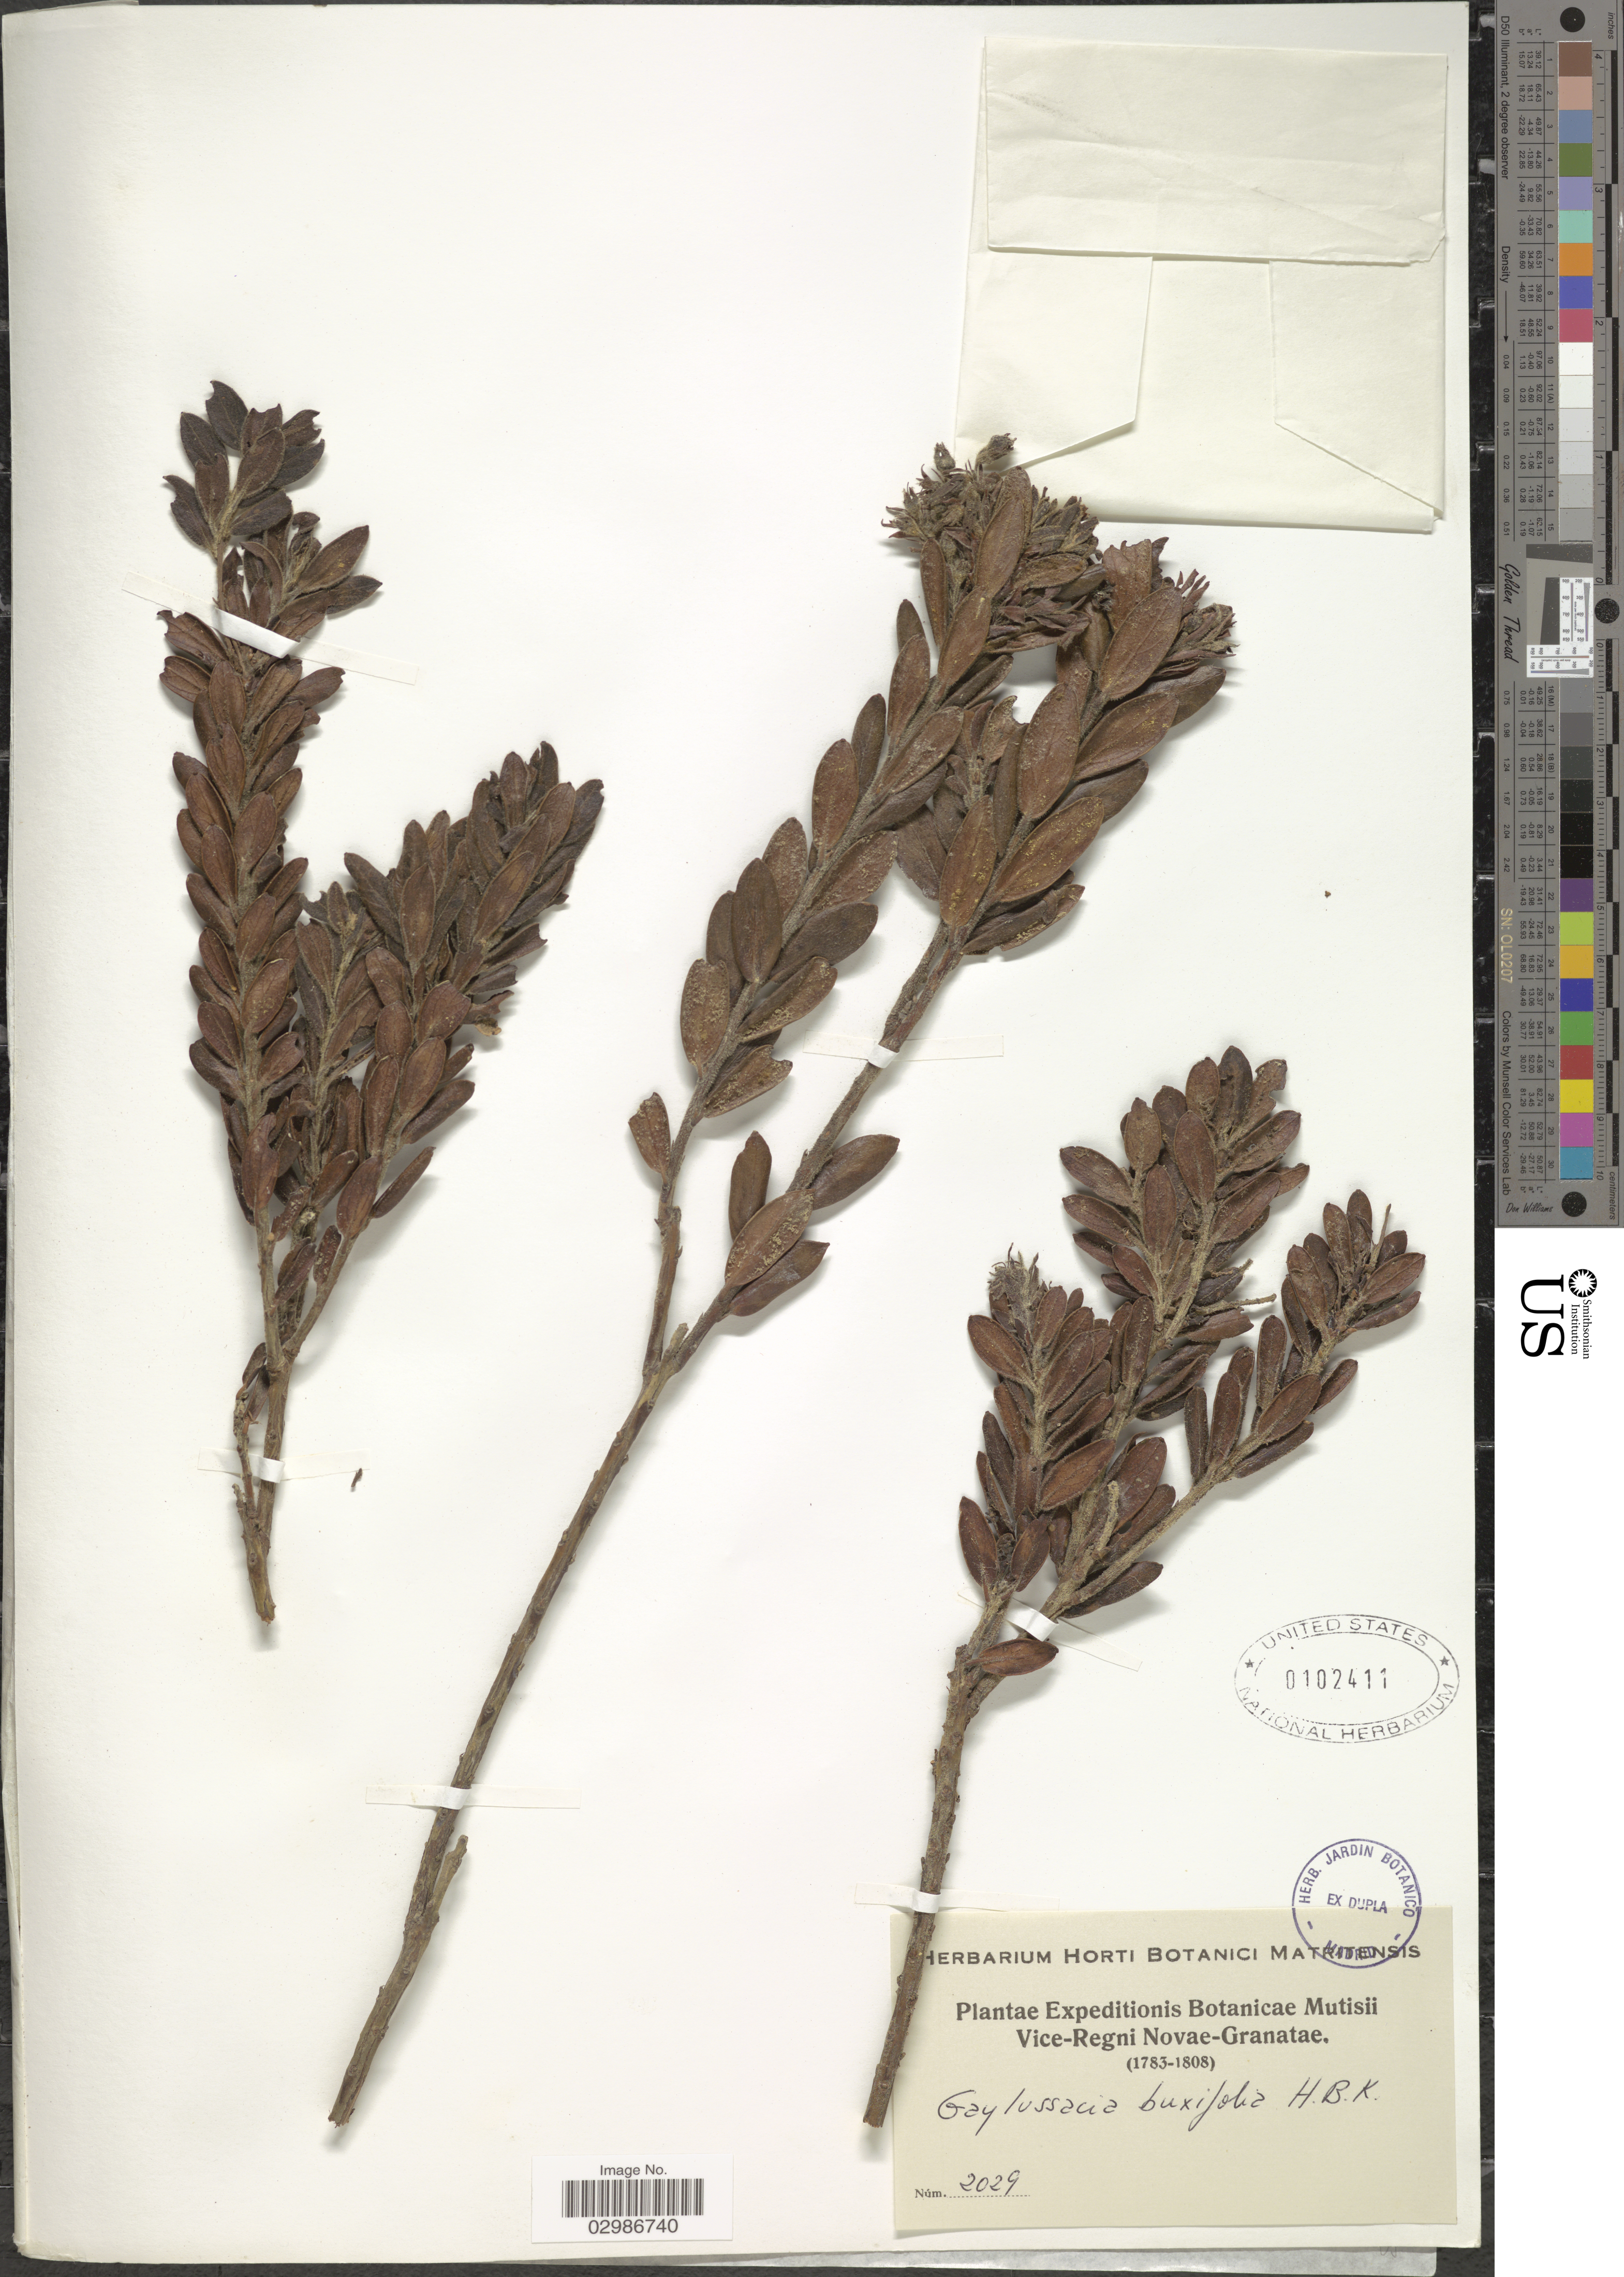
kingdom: Plantae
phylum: Tracheophyta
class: Magnoliopsida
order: Ericales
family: Ericaceae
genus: Gaylussacia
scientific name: Gaylussacia buxifolia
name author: Kunth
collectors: ex herb. Horti Botanici Matritensis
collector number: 2029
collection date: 1783/1808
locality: Expeditionis Botanicae Mutisii Vice-Regni Novae-Granatae.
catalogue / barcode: US 102411